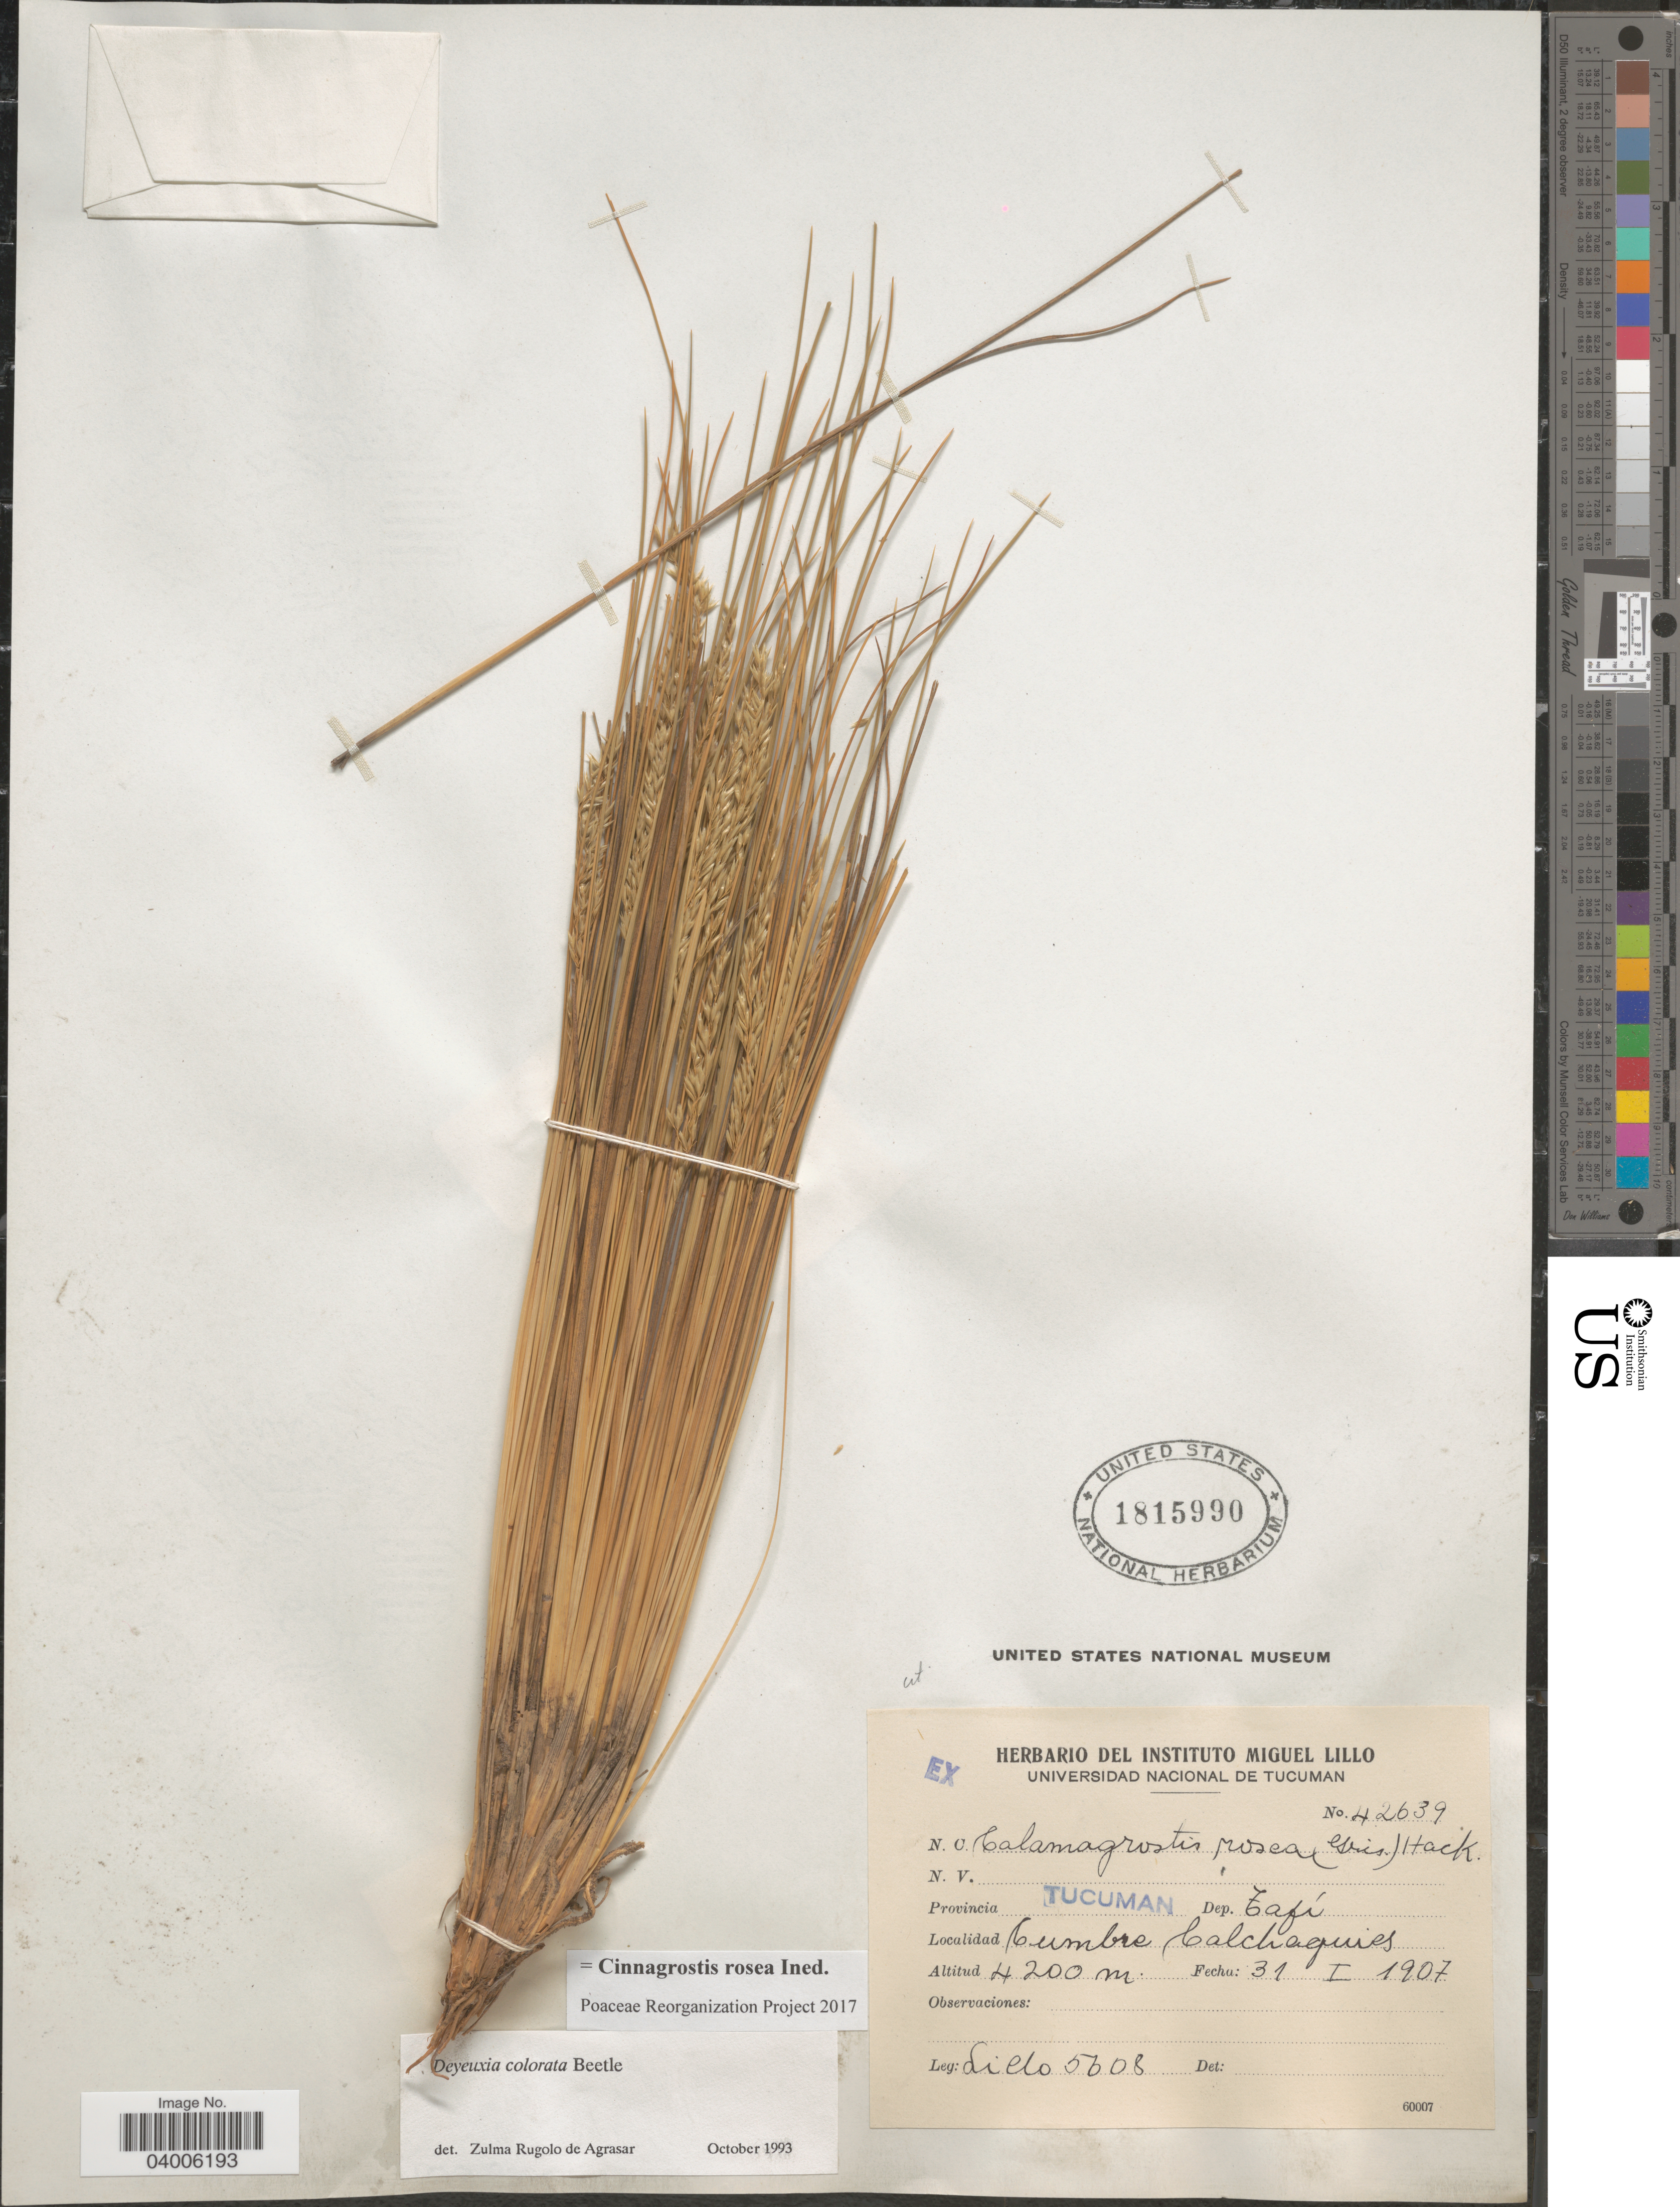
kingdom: Plantae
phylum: Tracheophyta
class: Liliopsida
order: Poales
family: Poaceae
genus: Cinnagrostis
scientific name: Cinnagrostis rosea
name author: (Griseb.) P.M. Peterson et al.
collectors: M. Lillo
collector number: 5608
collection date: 1907-01-31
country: Argentina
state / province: Tucuman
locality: Dep. Tafí. Cumbre Calchaquies.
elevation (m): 4200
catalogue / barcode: US 1815990